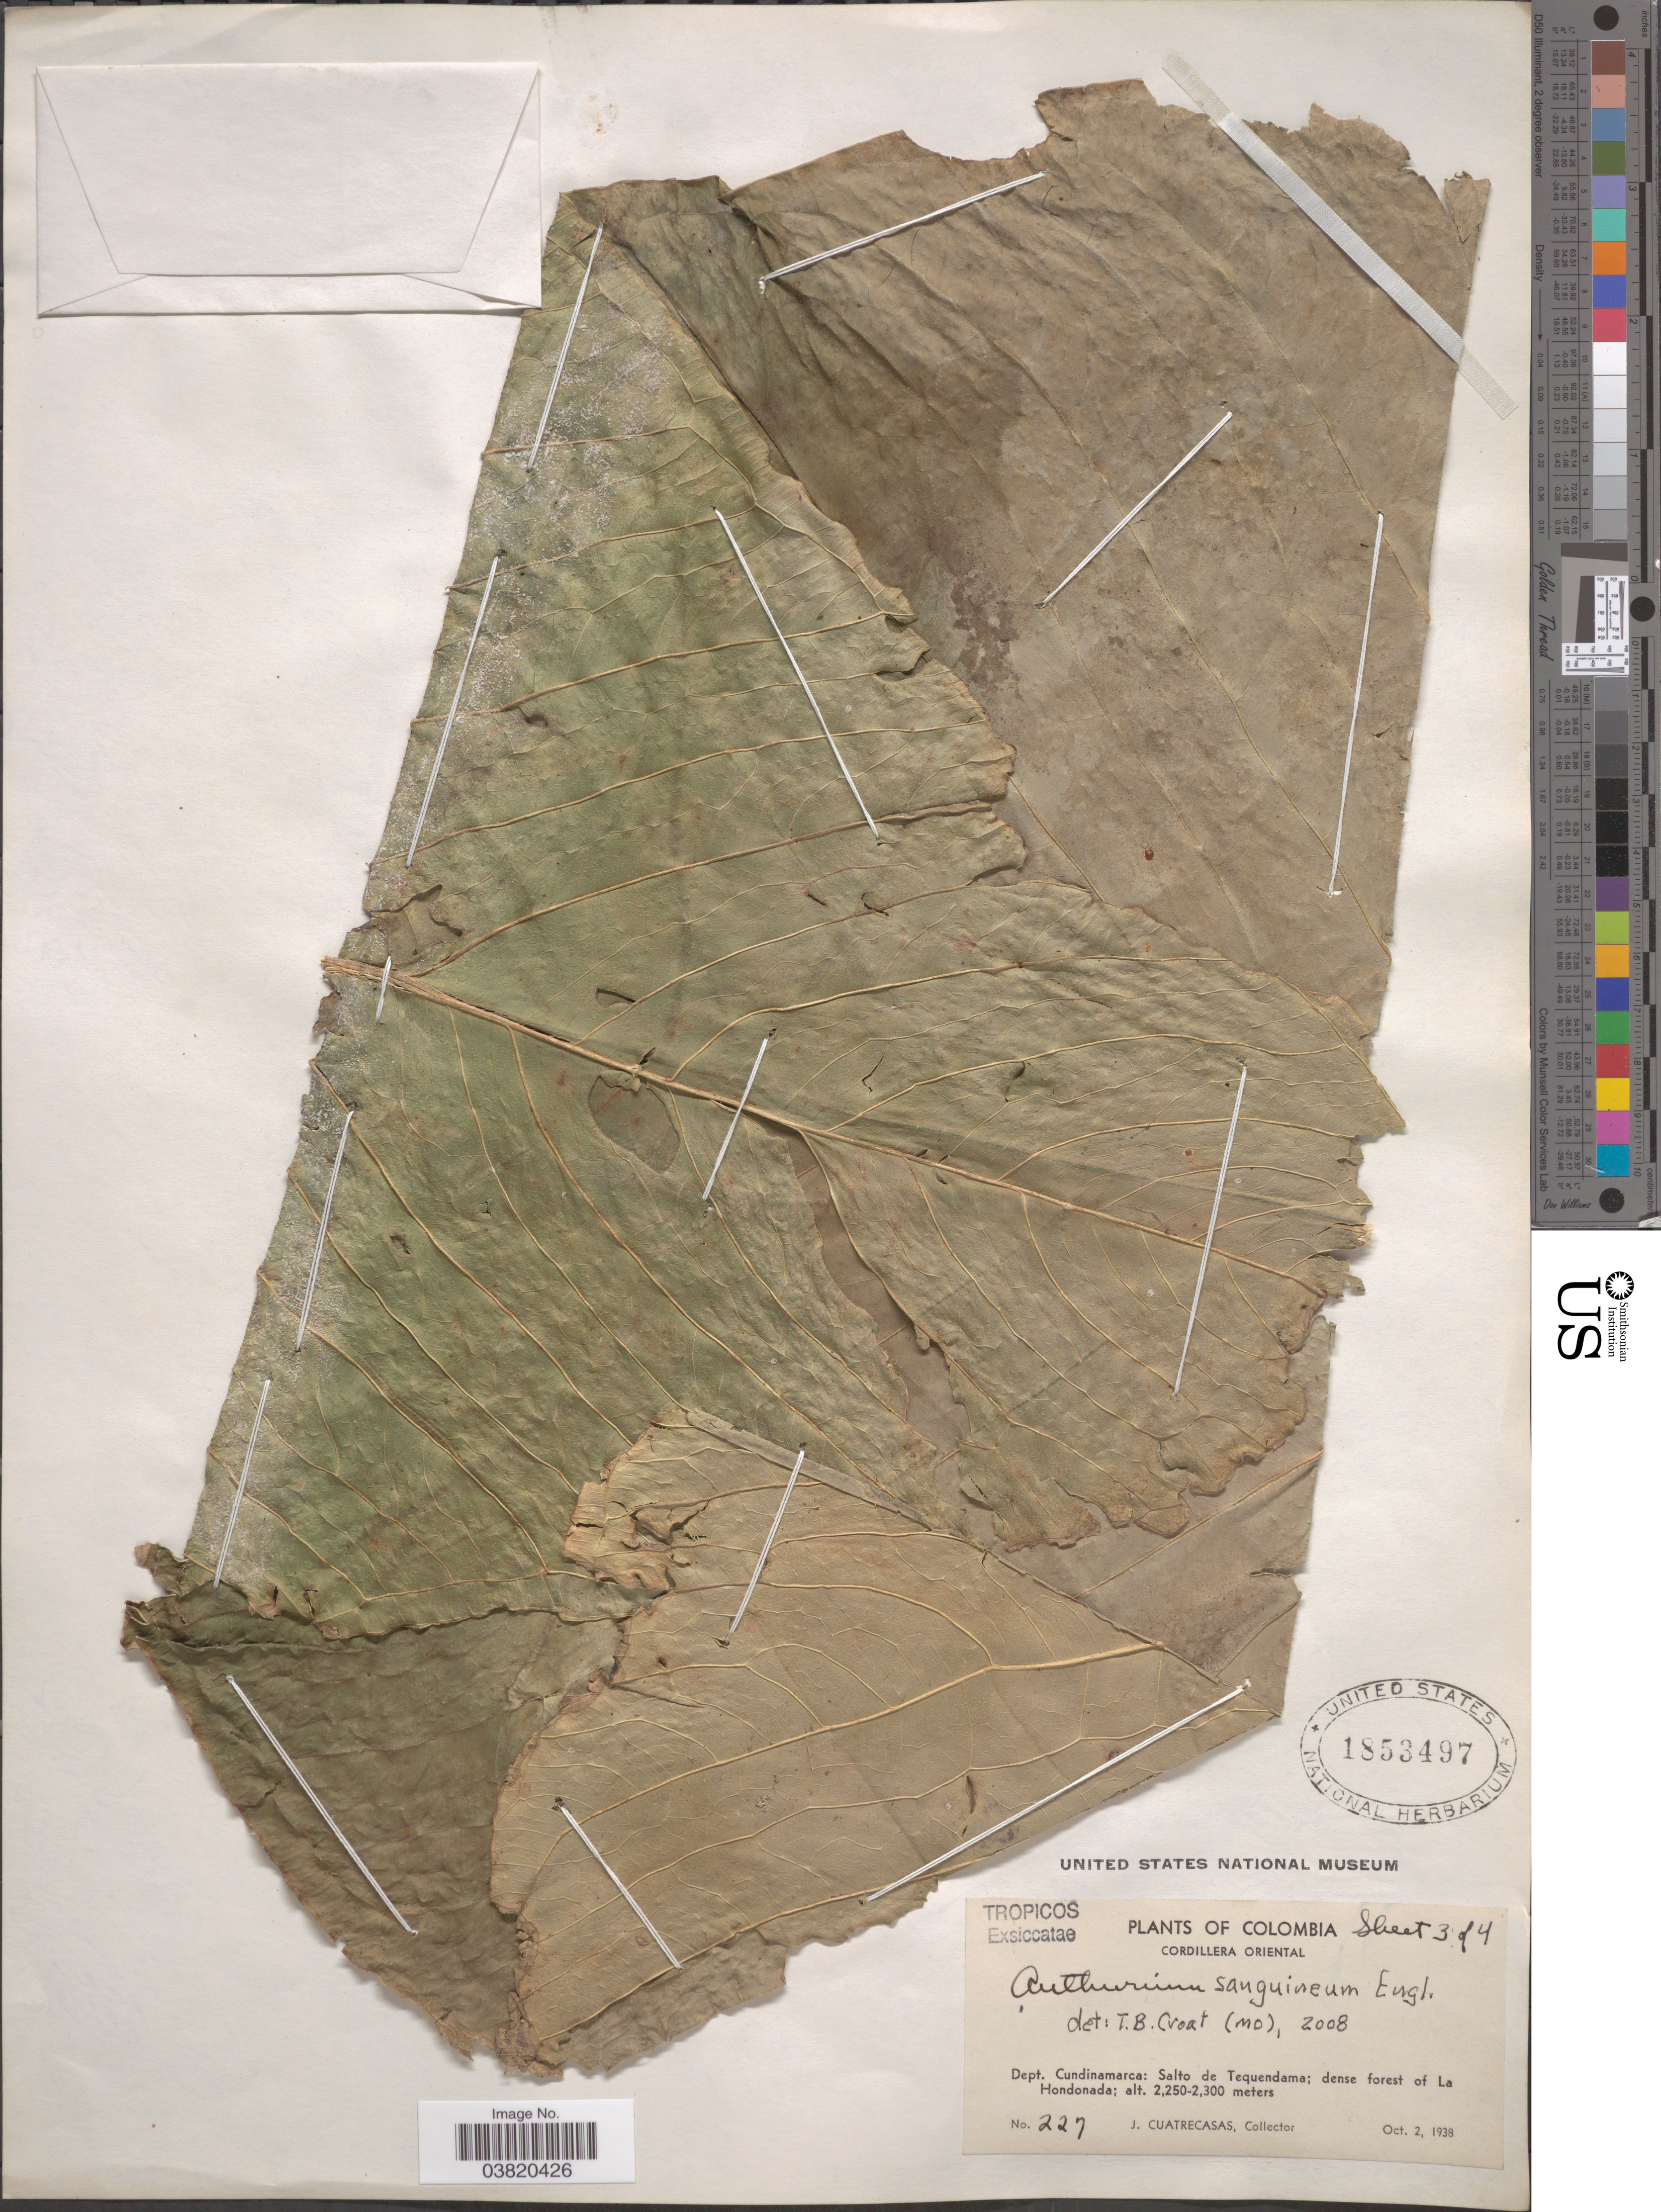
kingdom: Plantae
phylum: Tracheophyta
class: Liliopsida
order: Alismatales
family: Araceae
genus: Anthurium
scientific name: Anthurium sanguineum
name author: Engl.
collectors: J. Cuatrecasas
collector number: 227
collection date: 1938-10-02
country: Colombia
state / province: Cundinamarca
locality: Cordillera Oriental. Dept. Cundinamarca: Salto de Tequendama; La Hondonada.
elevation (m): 2250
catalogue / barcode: US 1853497